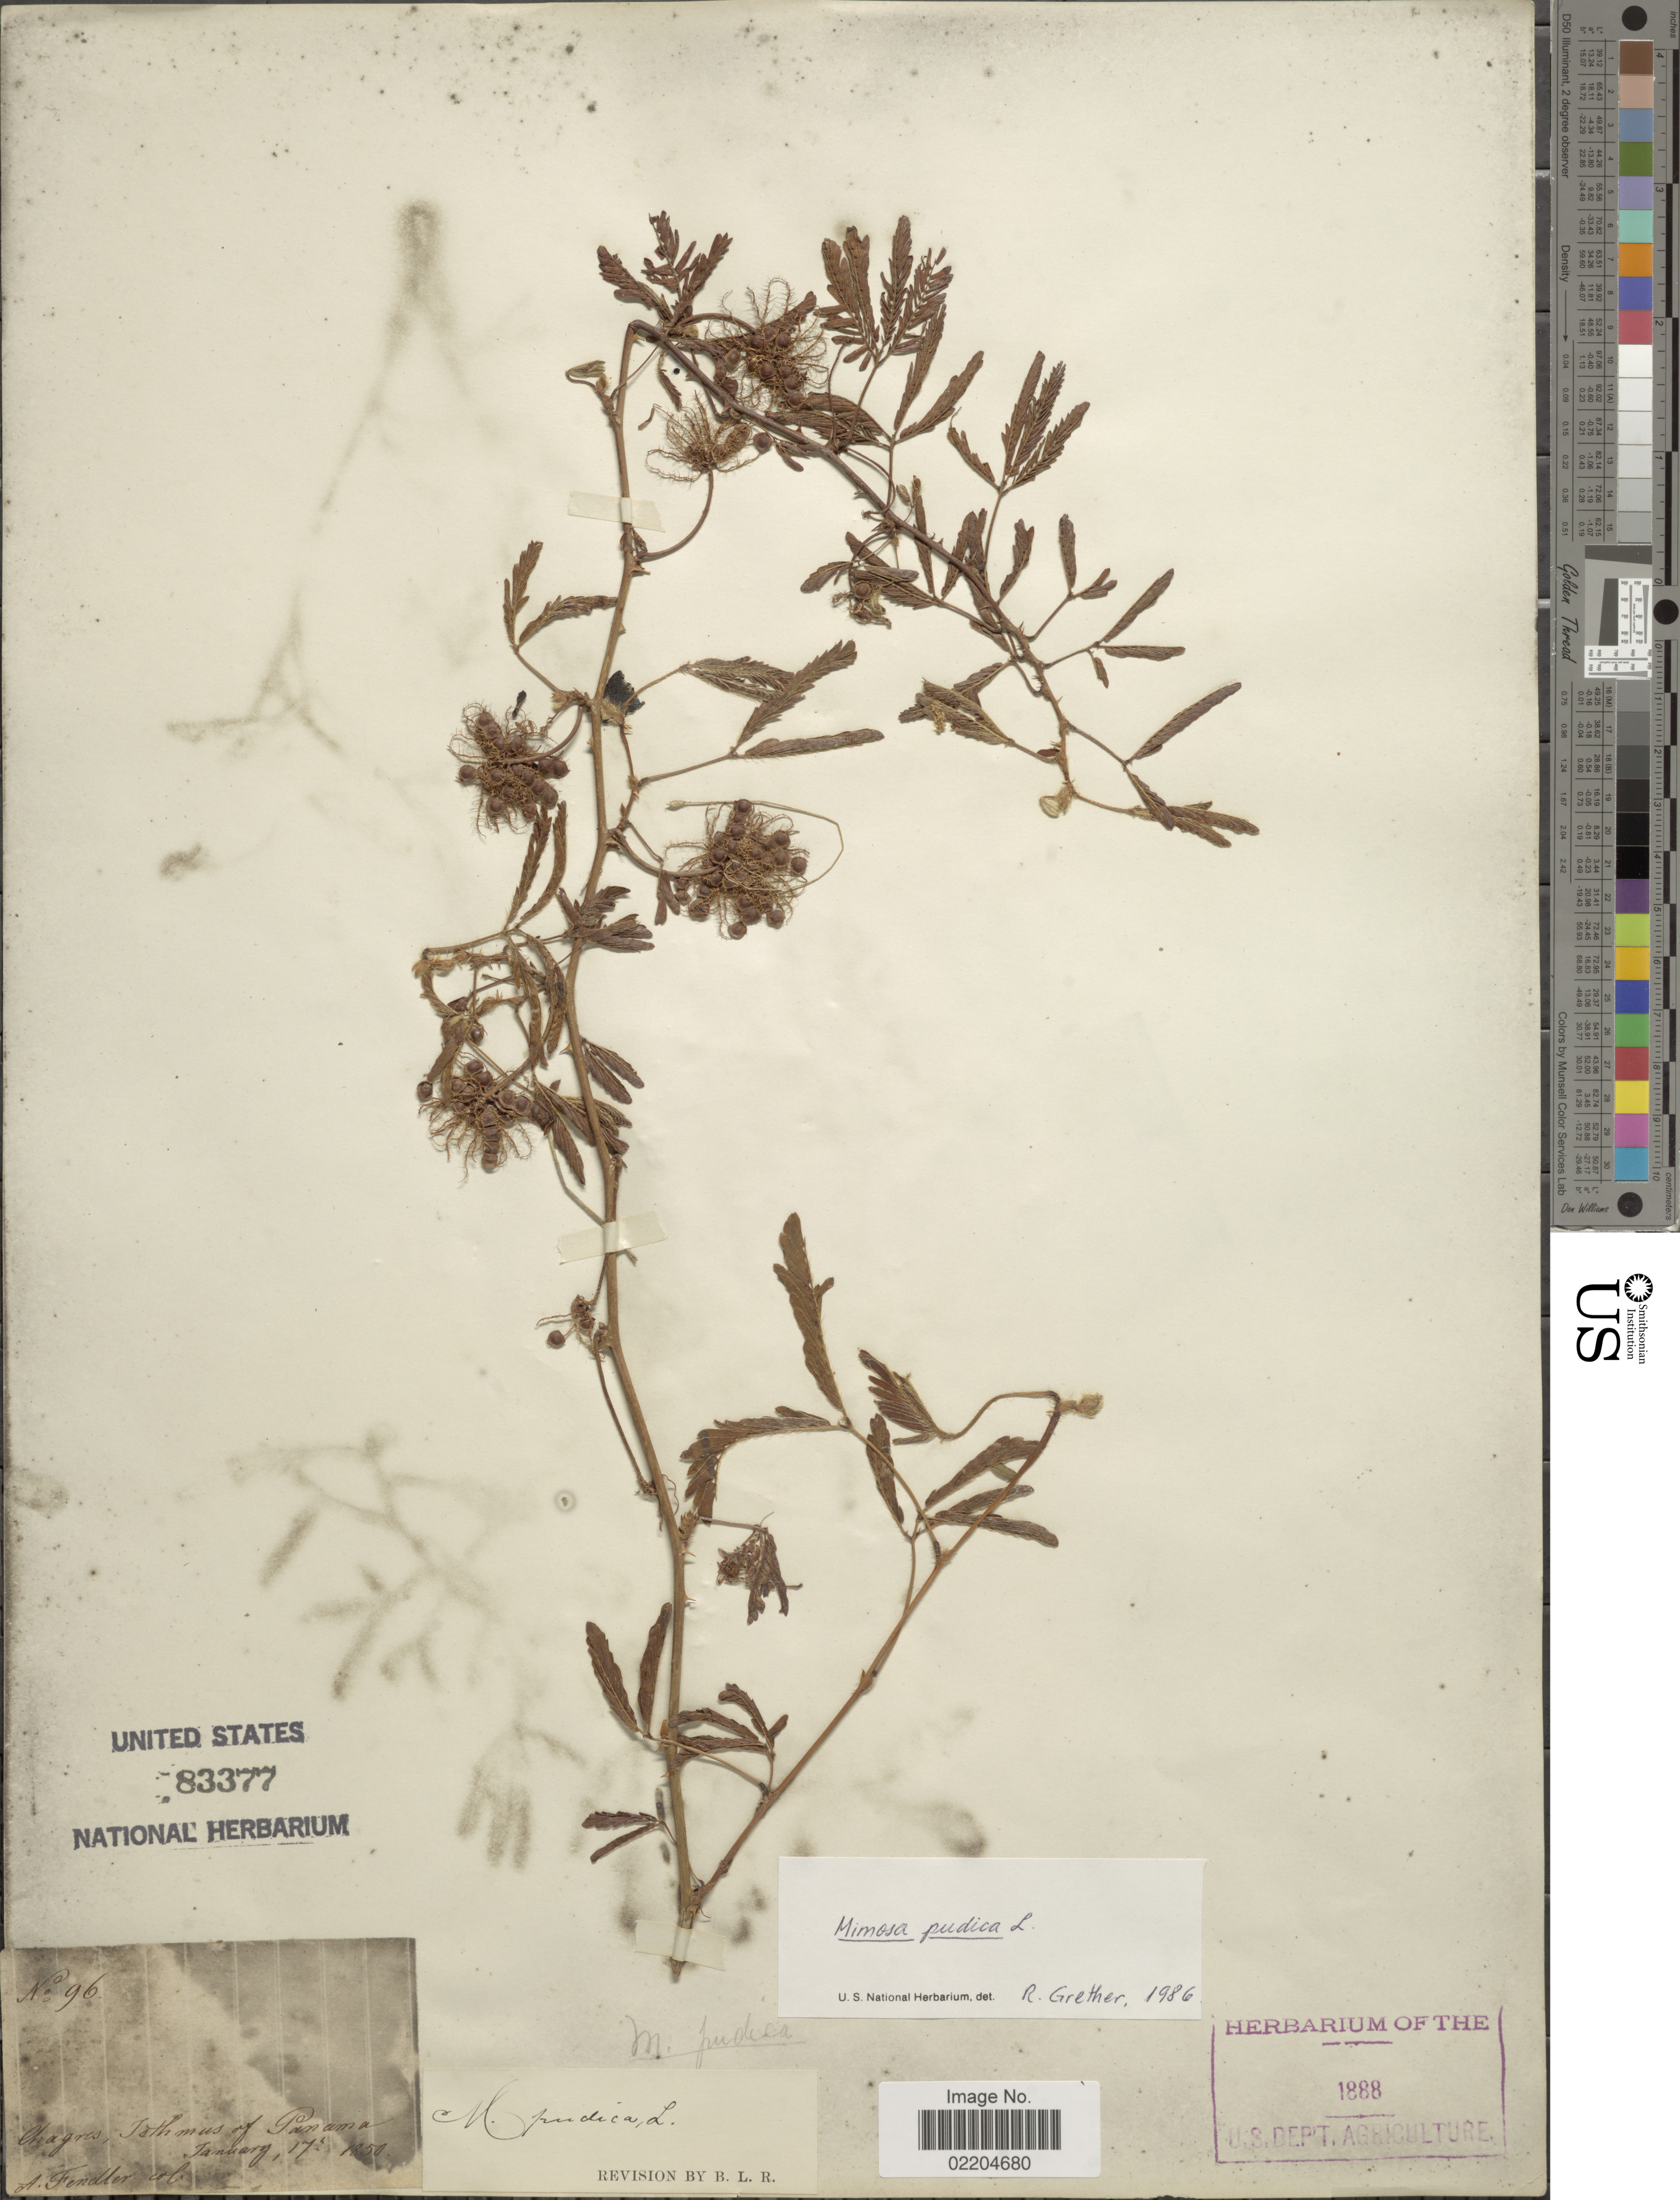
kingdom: Plantae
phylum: Tracheophyta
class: Magnoliopsida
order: Fabales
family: Fabaceae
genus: Mimosa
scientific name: Mimosa pudica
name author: L.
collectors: A. Fendler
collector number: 96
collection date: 1850-01-17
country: Panama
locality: Chagres, Isthmus of Panama.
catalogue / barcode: US 83377